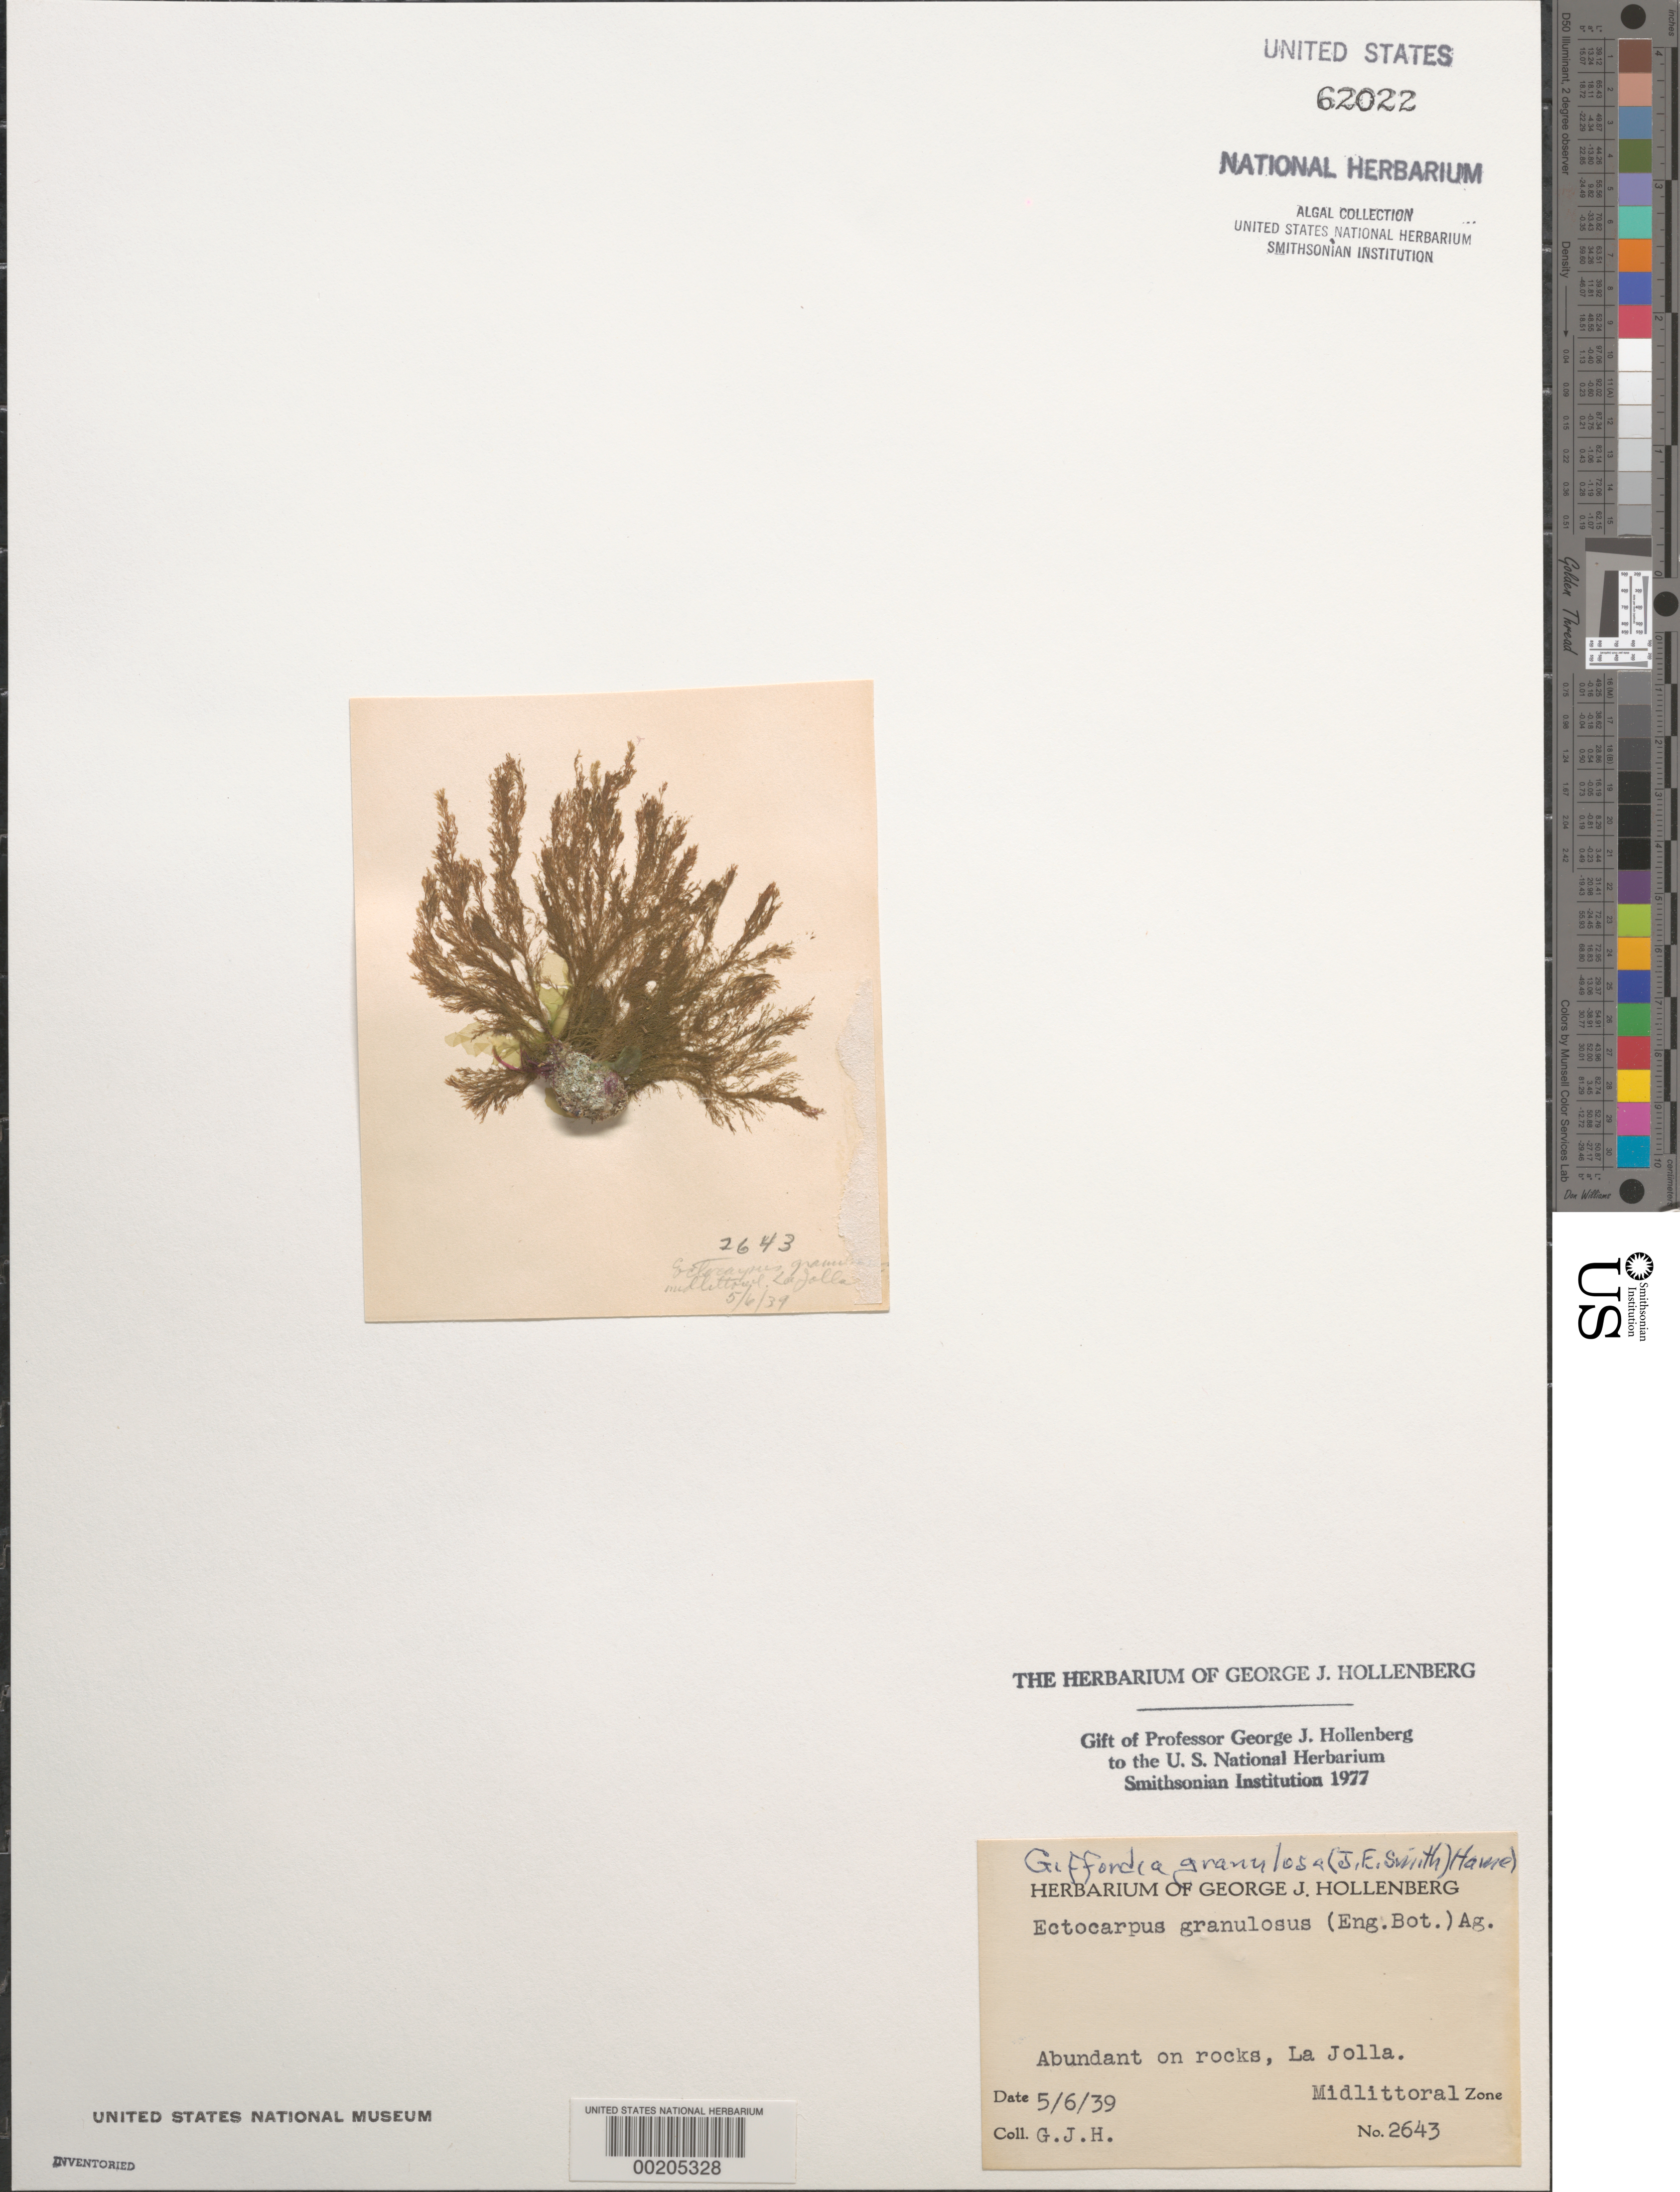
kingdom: Chromista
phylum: Ochrophyta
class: Phaeophyceae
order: Ectocarpales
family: Acinetosporaceae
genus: Hincksia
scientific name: Hincksia granulosa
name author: (Sm.) P.C. Silva in P.C. Silva et al.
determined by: Algae name updating Project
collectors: G. Hollenberg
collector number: GJH 2643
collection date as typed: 06 May 1939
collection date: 1939-05-06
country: United States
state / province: California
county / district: San Diego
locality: La Jolla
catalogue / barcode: US 62022